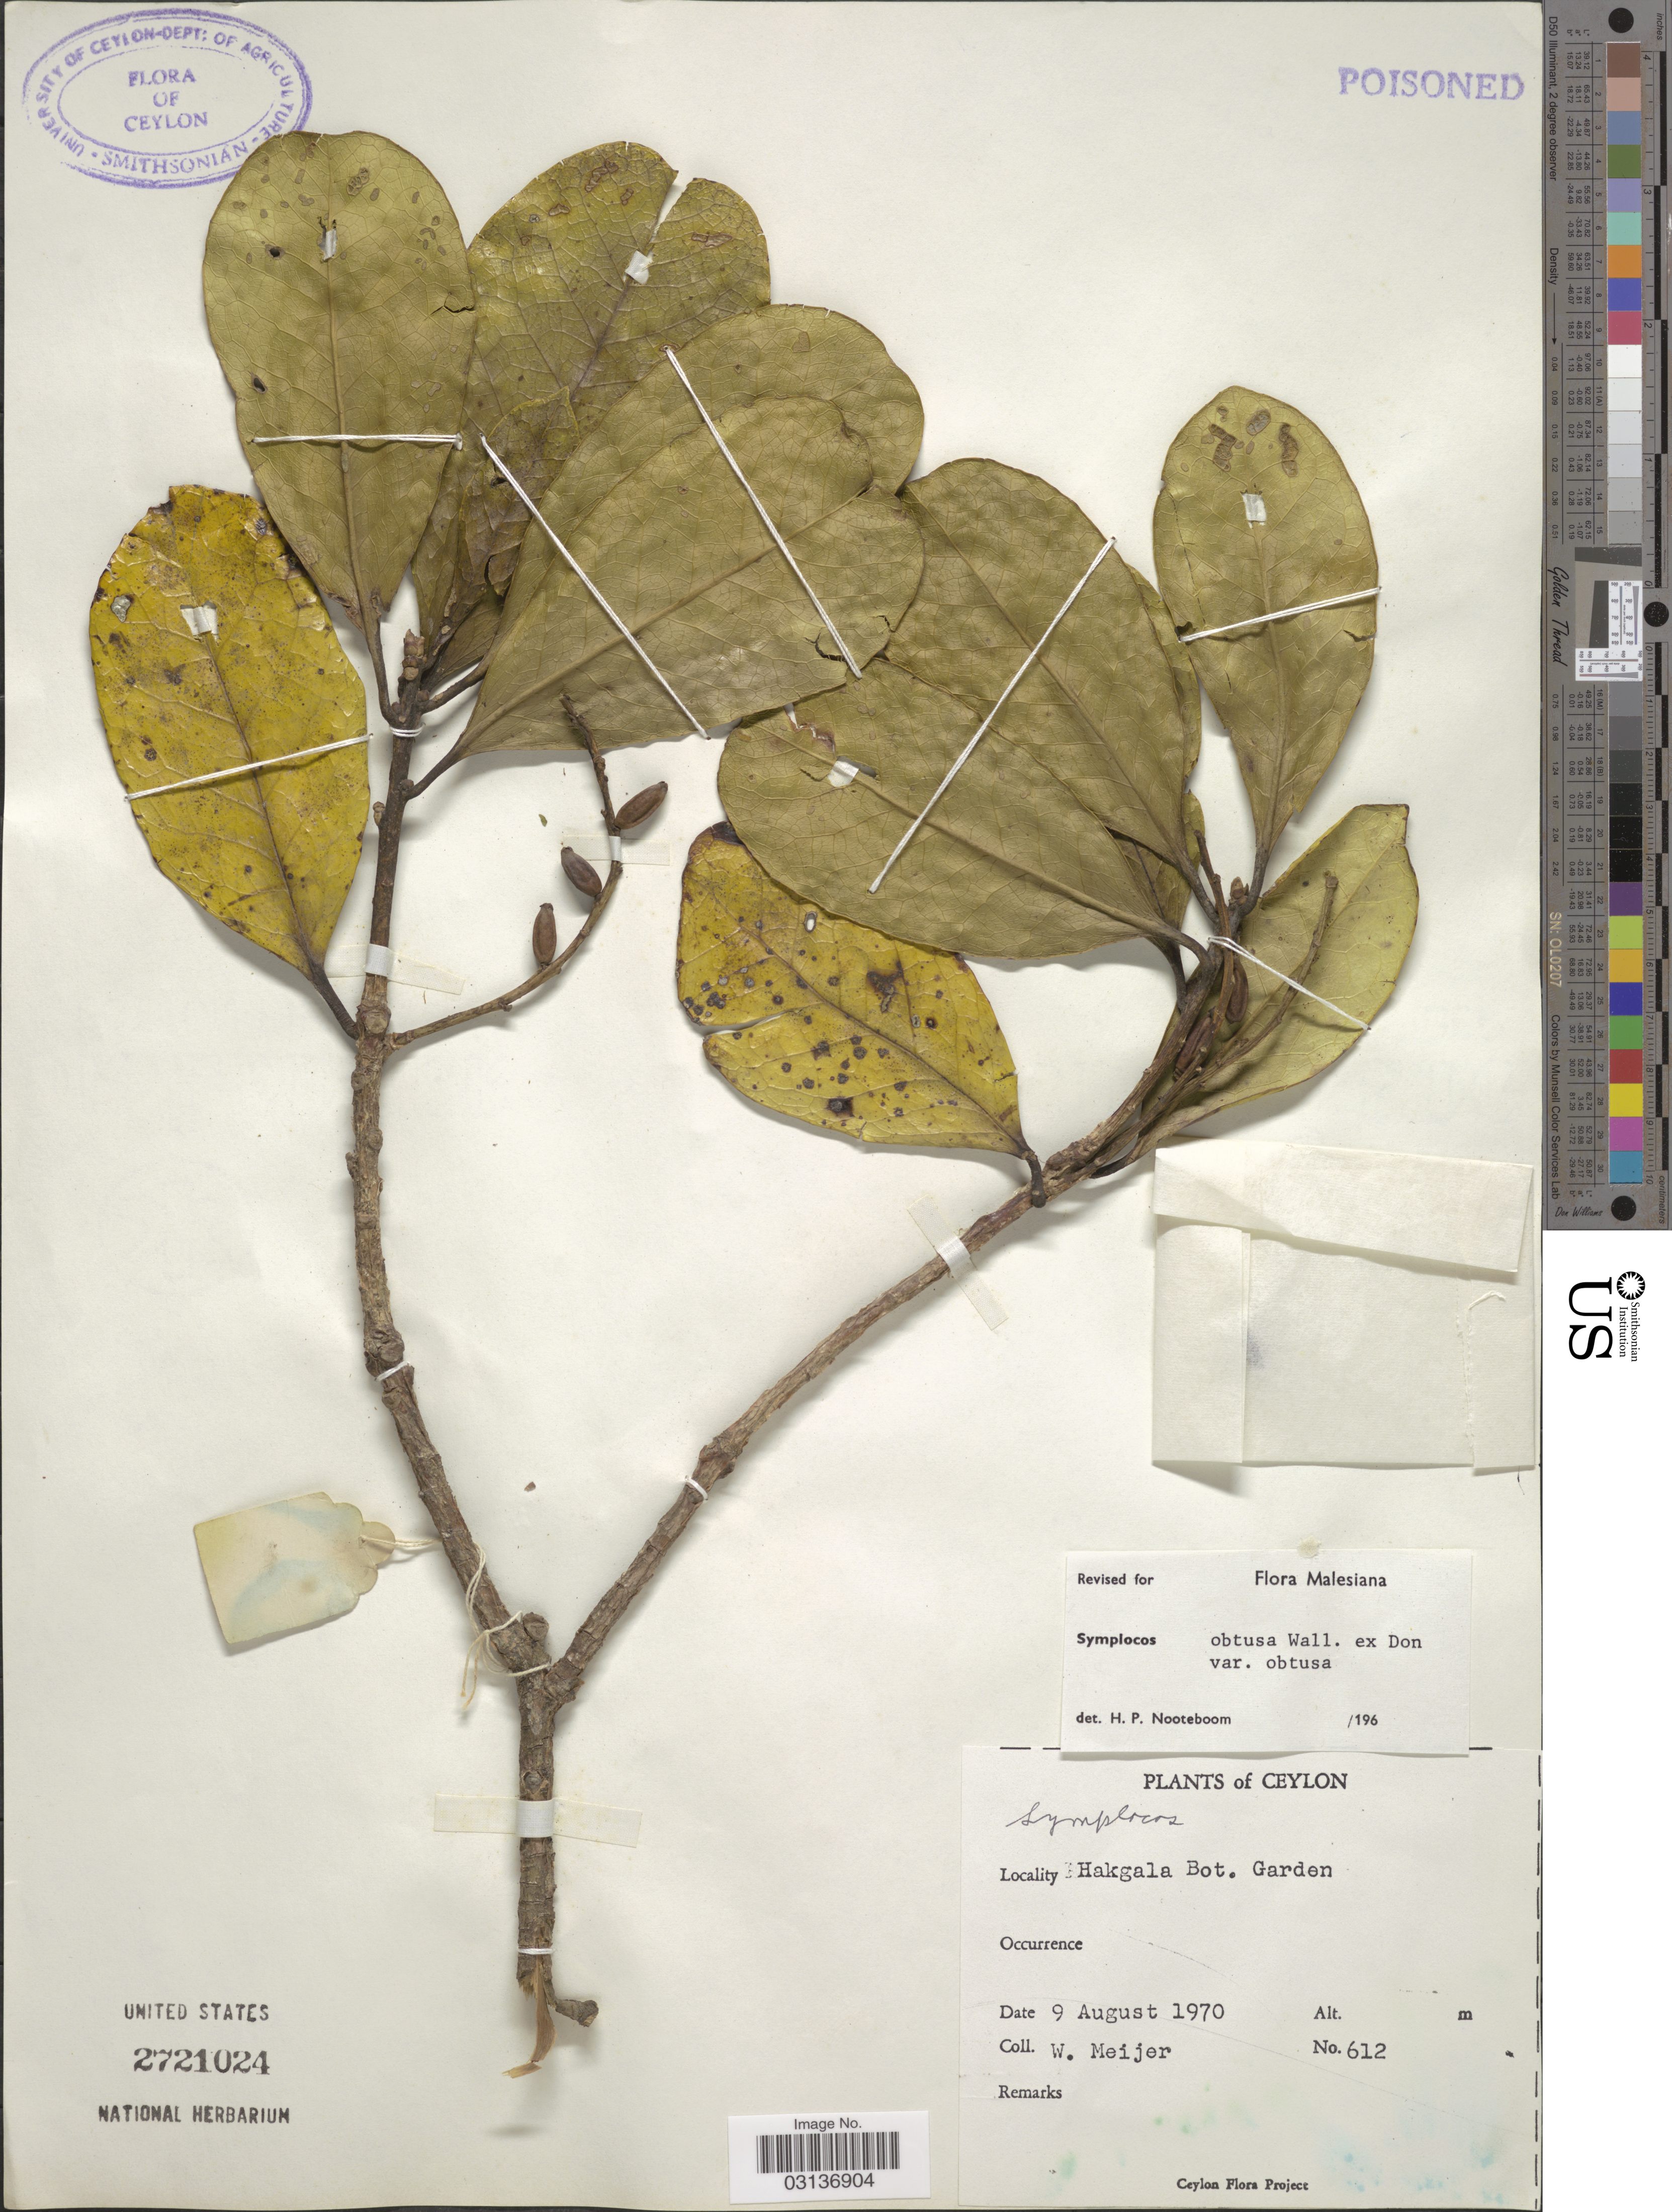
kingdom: Plantae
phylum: Tracheophyta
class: Magnoliopsida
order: Ericales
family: Symplocaceae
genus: Symplocos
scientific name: Symplocos obtusa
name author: Wall. ex G. Don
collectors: W. Meijer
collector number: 612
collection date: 1970-08-09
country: Sri Lanka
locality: Ceylon. Hakgala Bot. Garden.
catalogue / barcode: US 2721024